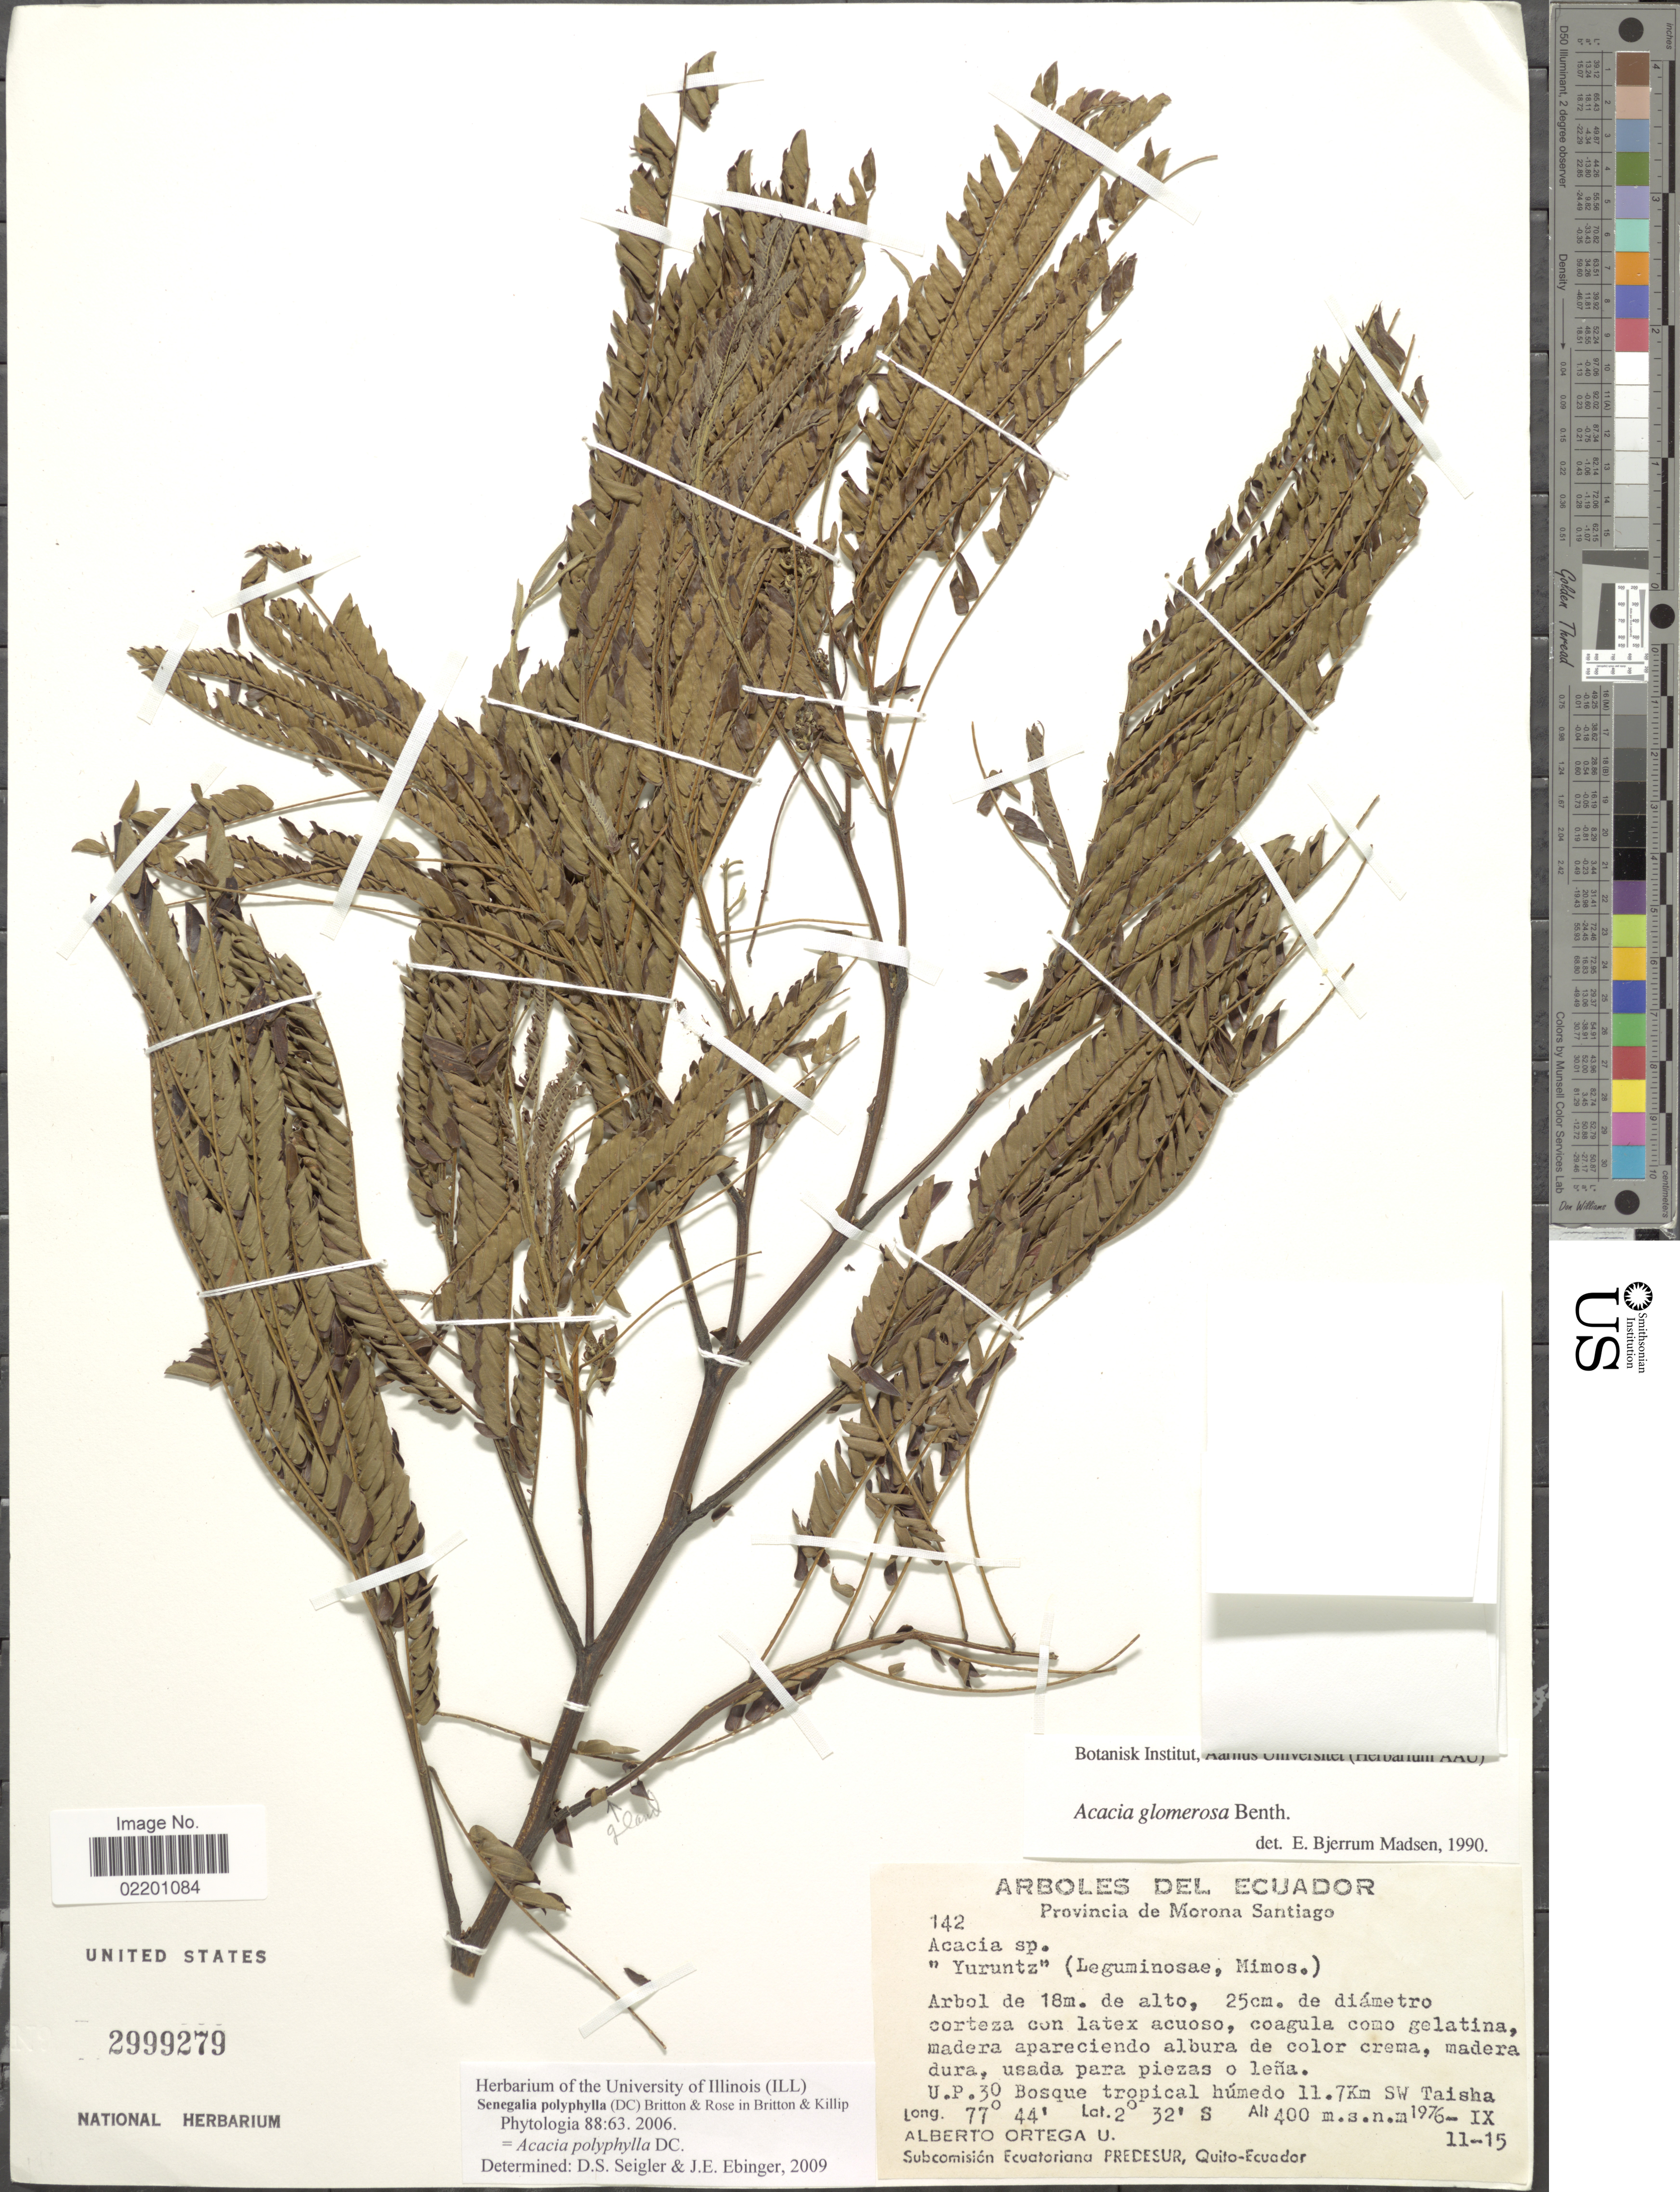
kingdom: Plantae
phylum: Tracheophyta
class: Magnoliopsida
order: Fabales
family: Fabaceae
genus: Senegalia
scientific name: Senegalia polyphylla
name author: (DC.) Britton & Rose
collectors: A. T. Ortega U.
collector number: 142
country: Ecuador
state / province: Morona-Santiago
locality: U. P. 30. Bosque tropical humedo 11.7Km SW Taisha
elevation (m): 400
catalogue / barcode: US 2999279